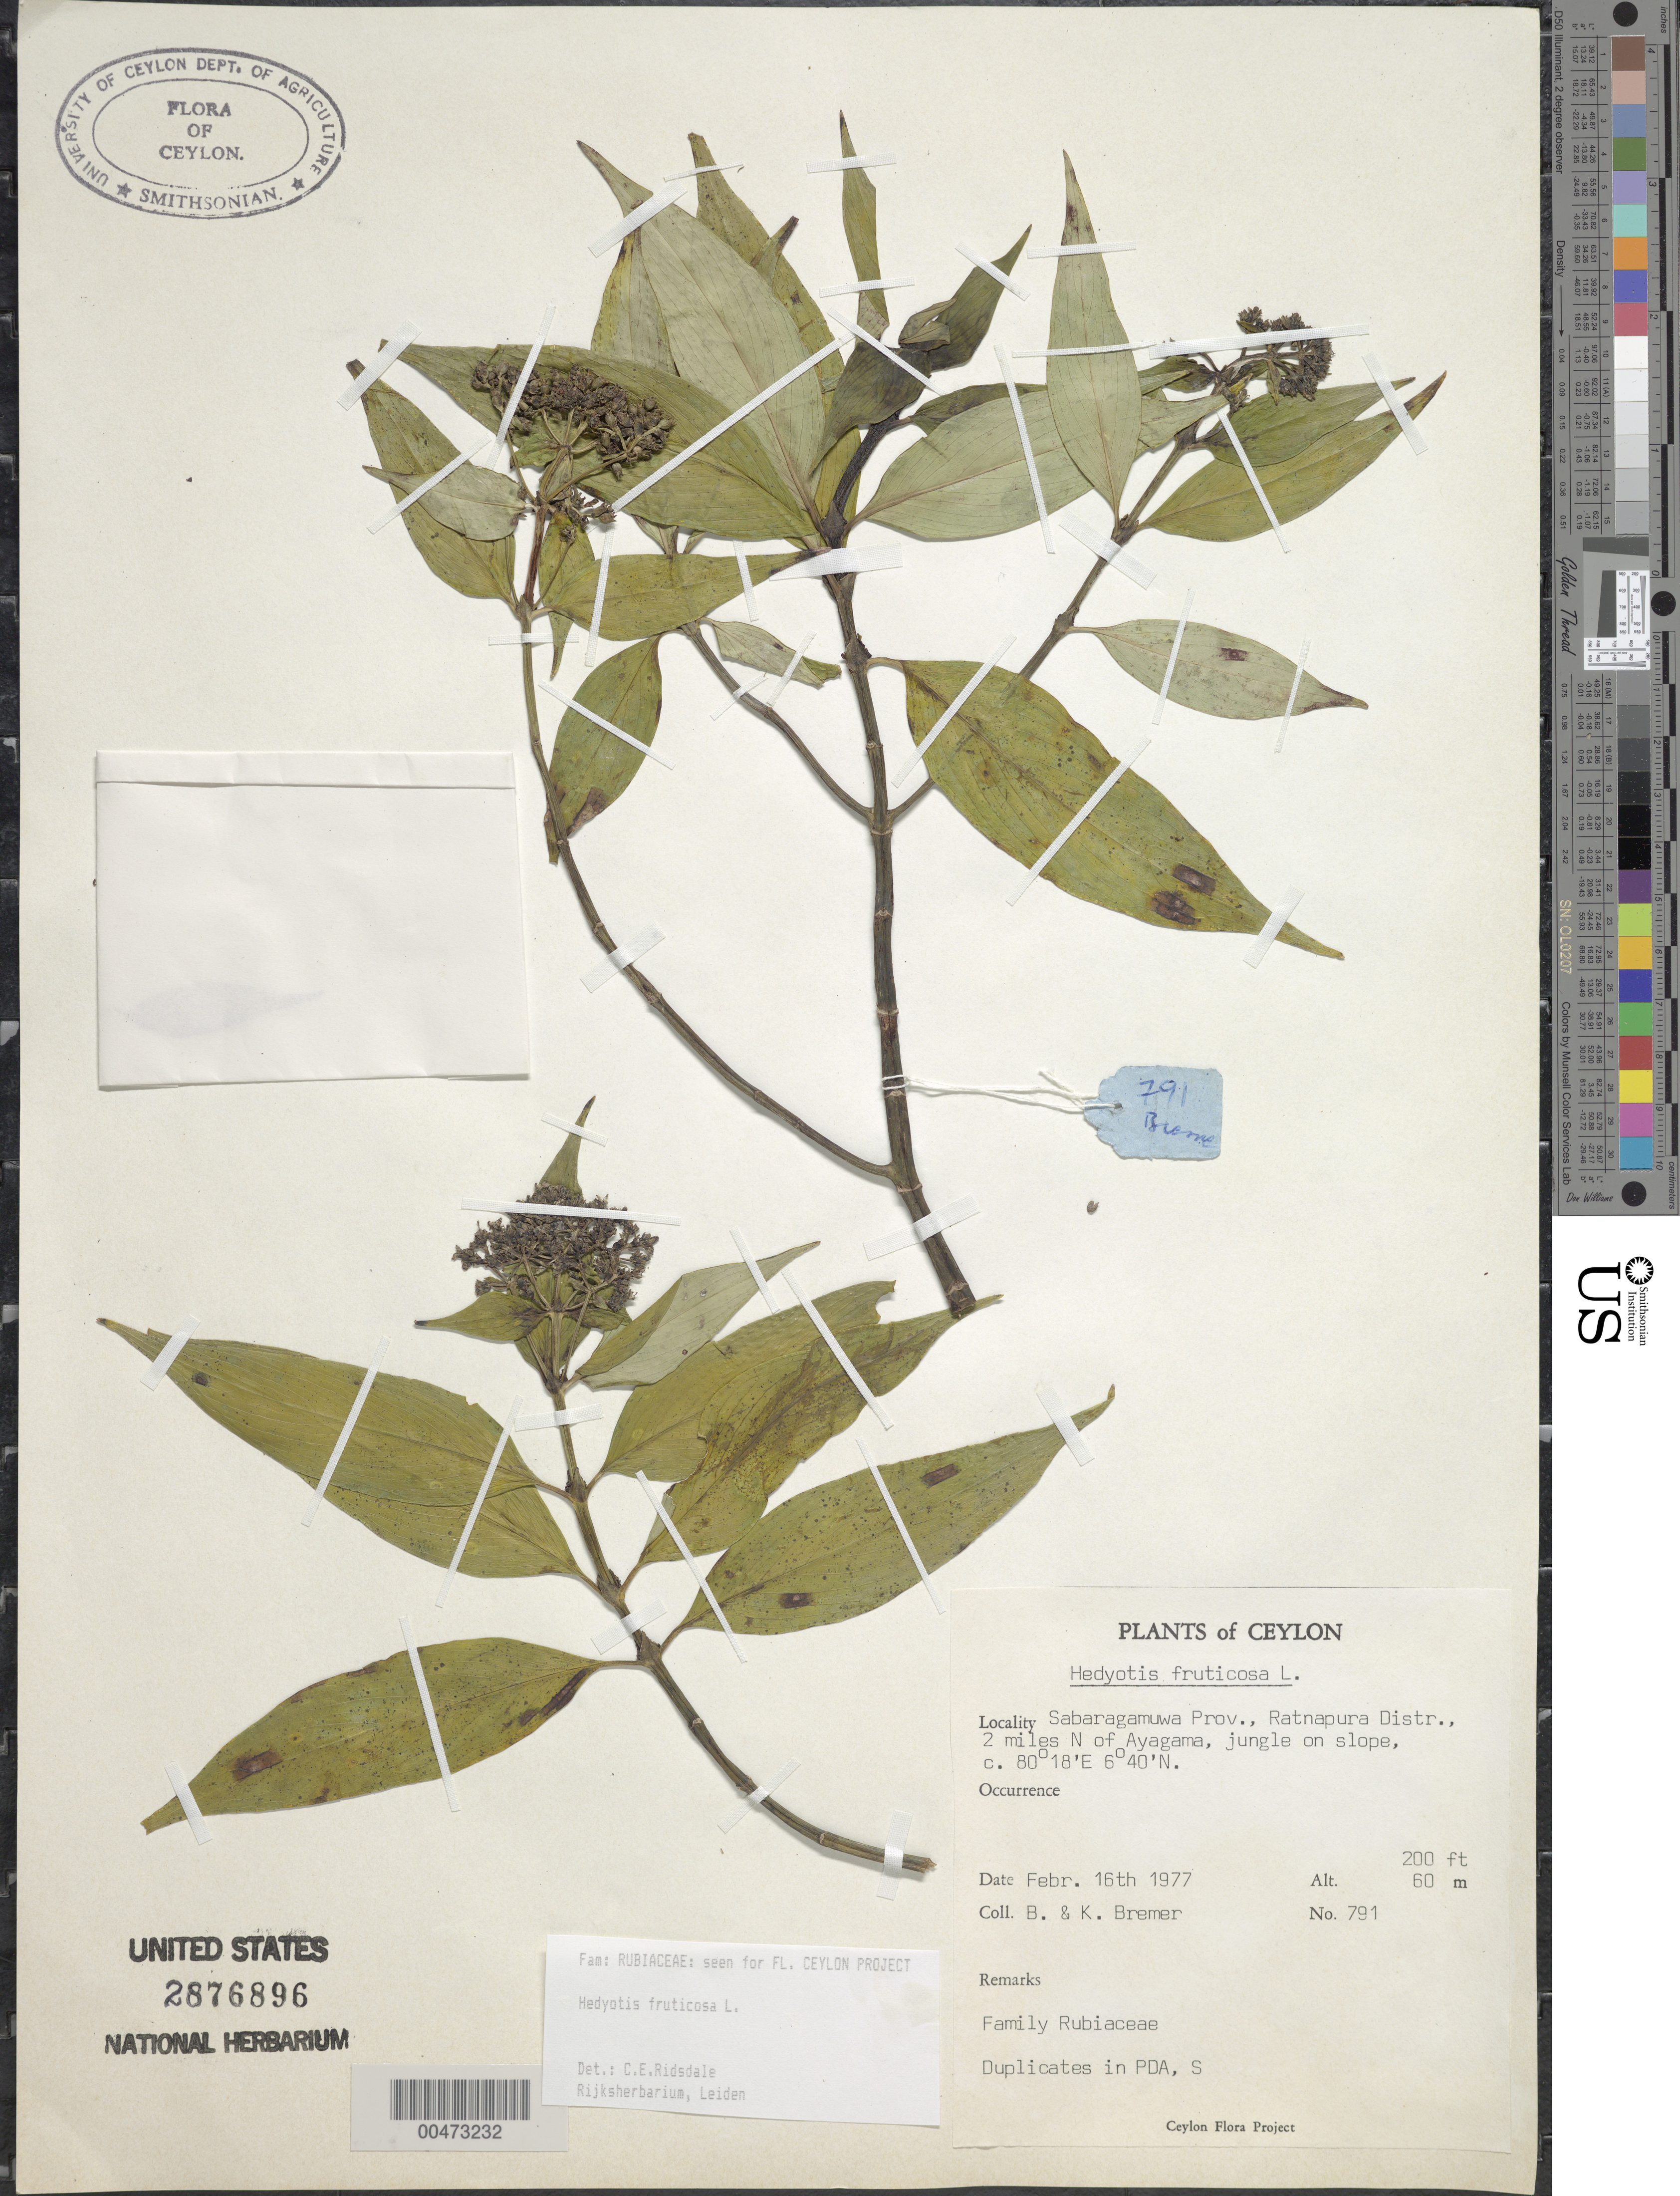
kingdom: Plantae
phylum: Tracheophyta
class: Magnoliopsida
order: Gentianales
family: Rubiaceae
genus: Hedyotis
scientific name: Hedyotis fruticosa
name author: L.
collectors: B. Bremer & K. Bremer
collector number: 791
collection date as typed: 16 Feb 1977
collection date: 1977-02-16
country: Sri Lanka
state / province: Sabaragamuwa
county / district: Ratnapura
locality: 2 mi N of Ayagama,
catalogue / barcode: US 2876896